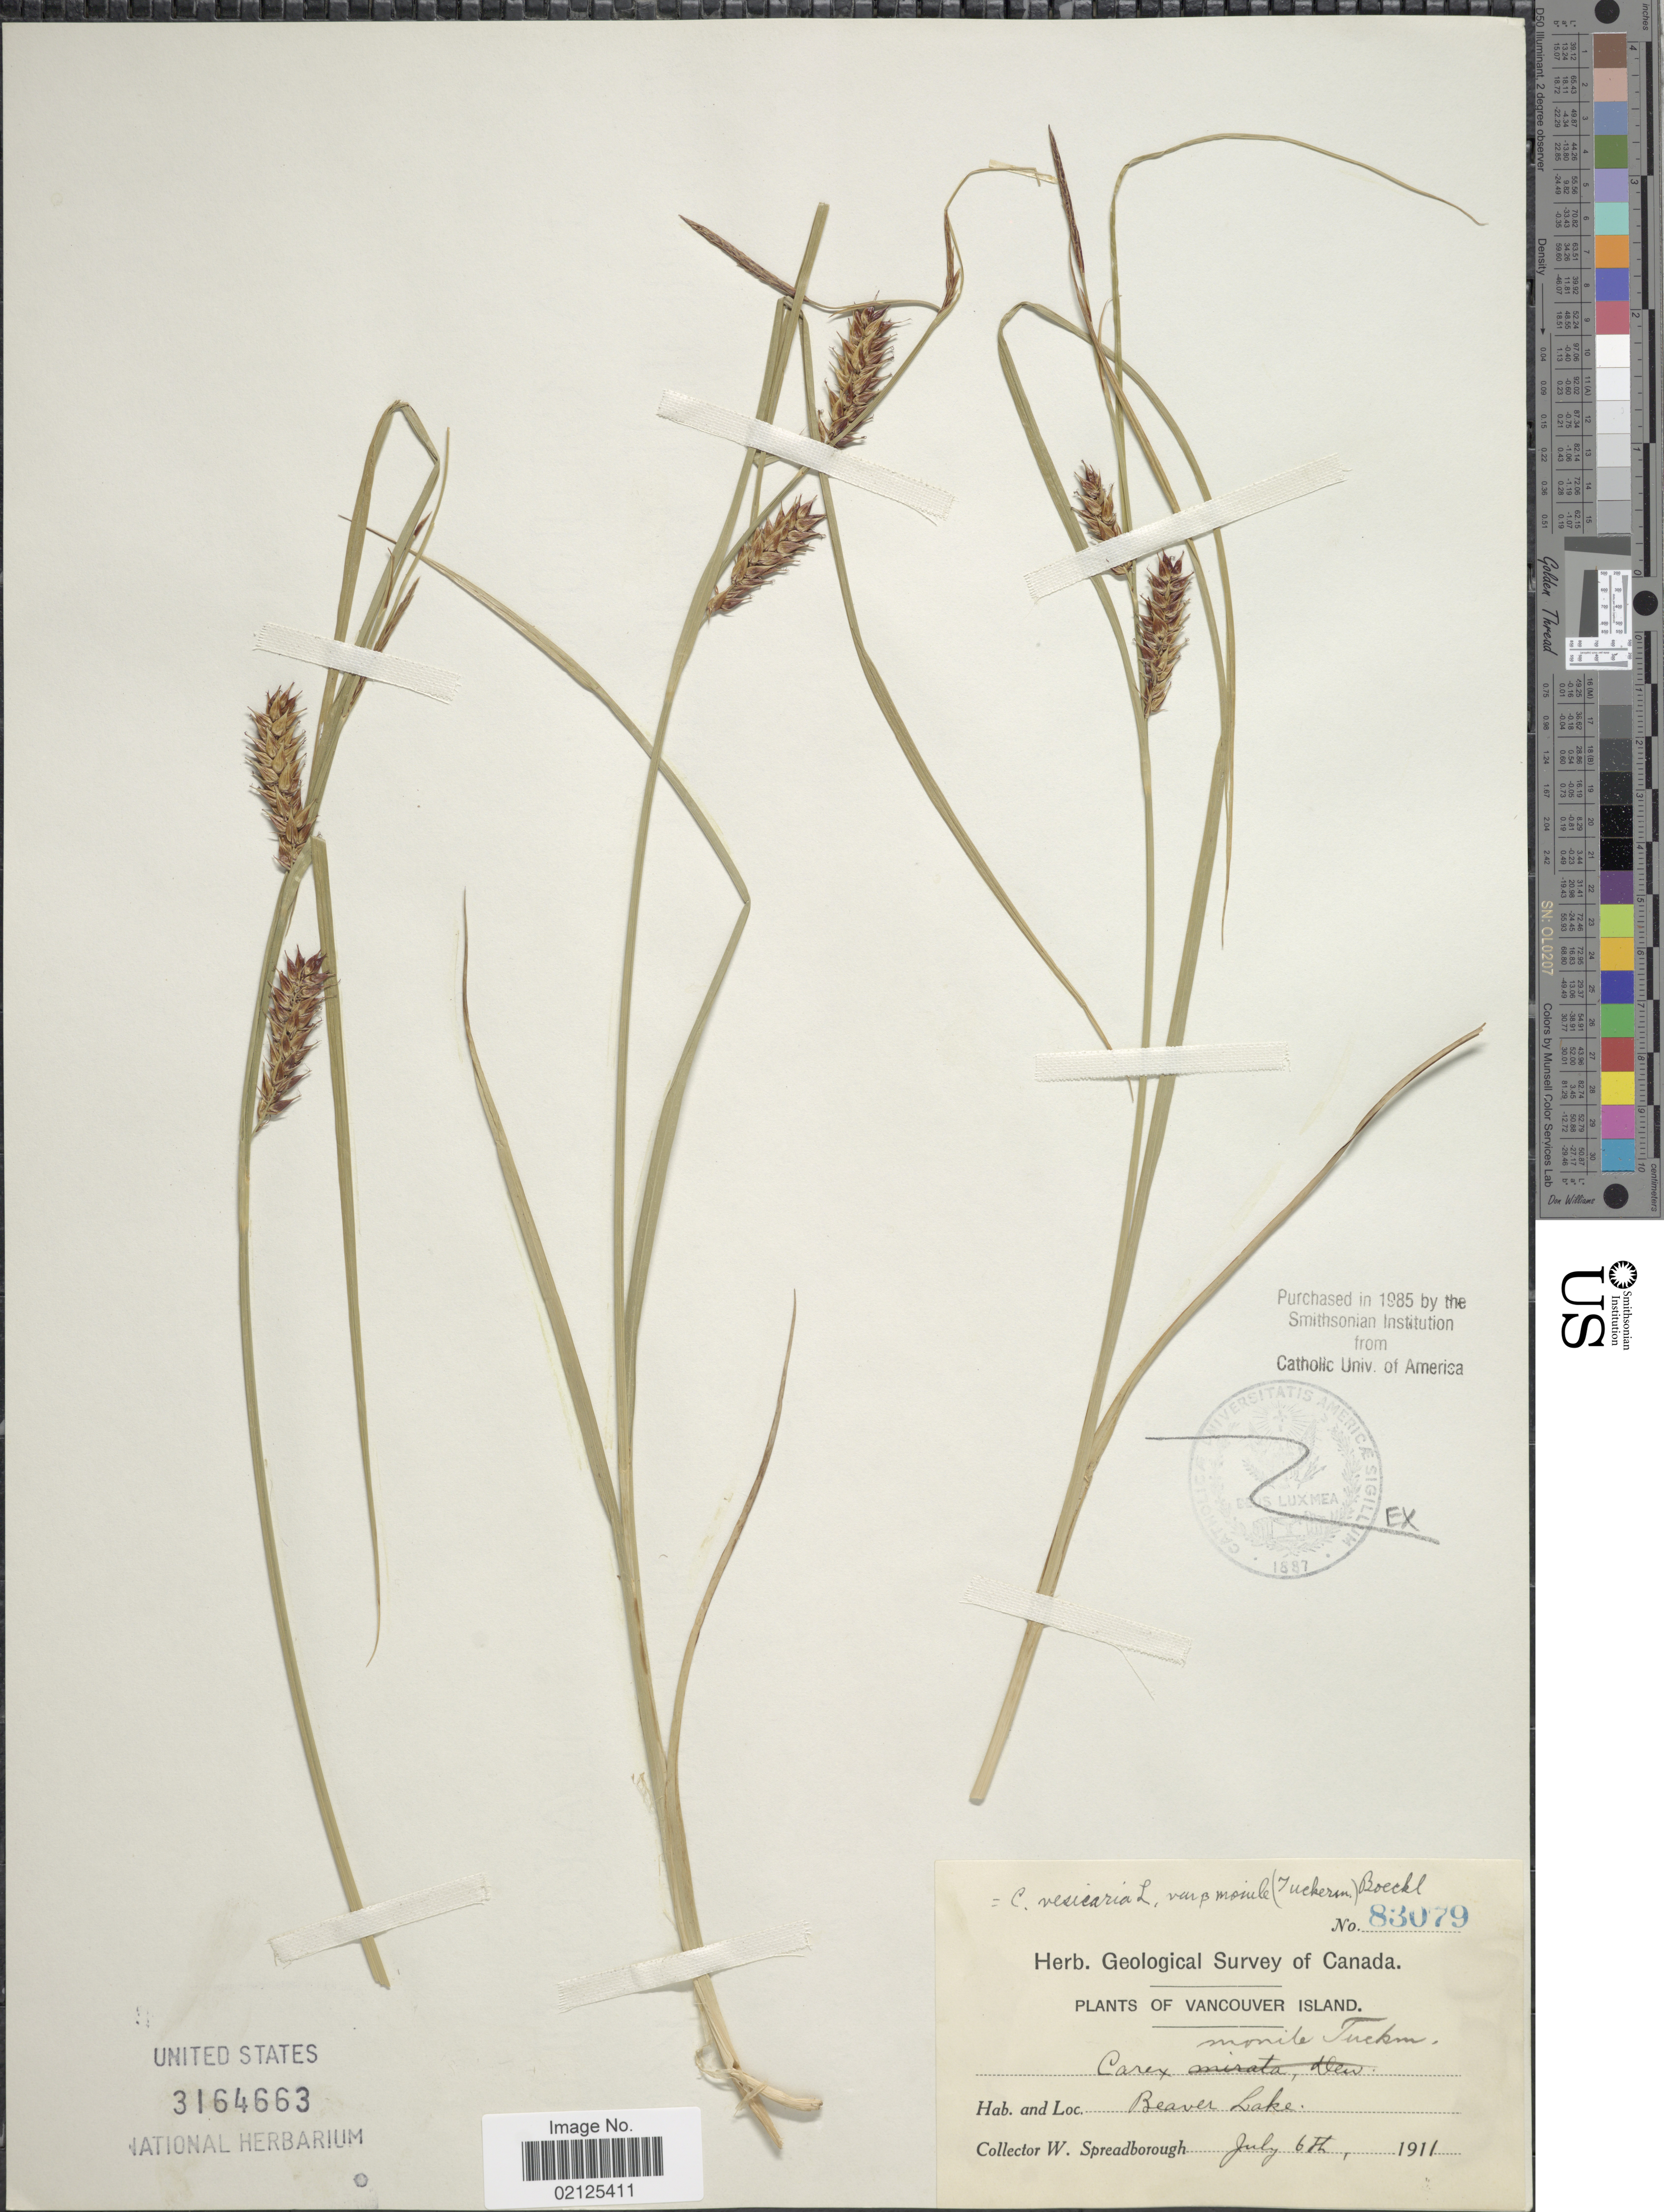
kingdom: Plantae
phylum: Tracheophyta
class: Liliopsida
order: Poales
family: Cyperaceae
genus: Carex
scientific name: Carex vesicaria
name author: L.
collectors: W. Spreadborough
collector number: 83079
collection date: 1911-07-06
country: Canada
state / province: British Columbia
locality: Vancouver Island, Beaver Lake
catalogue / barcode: US 3164663